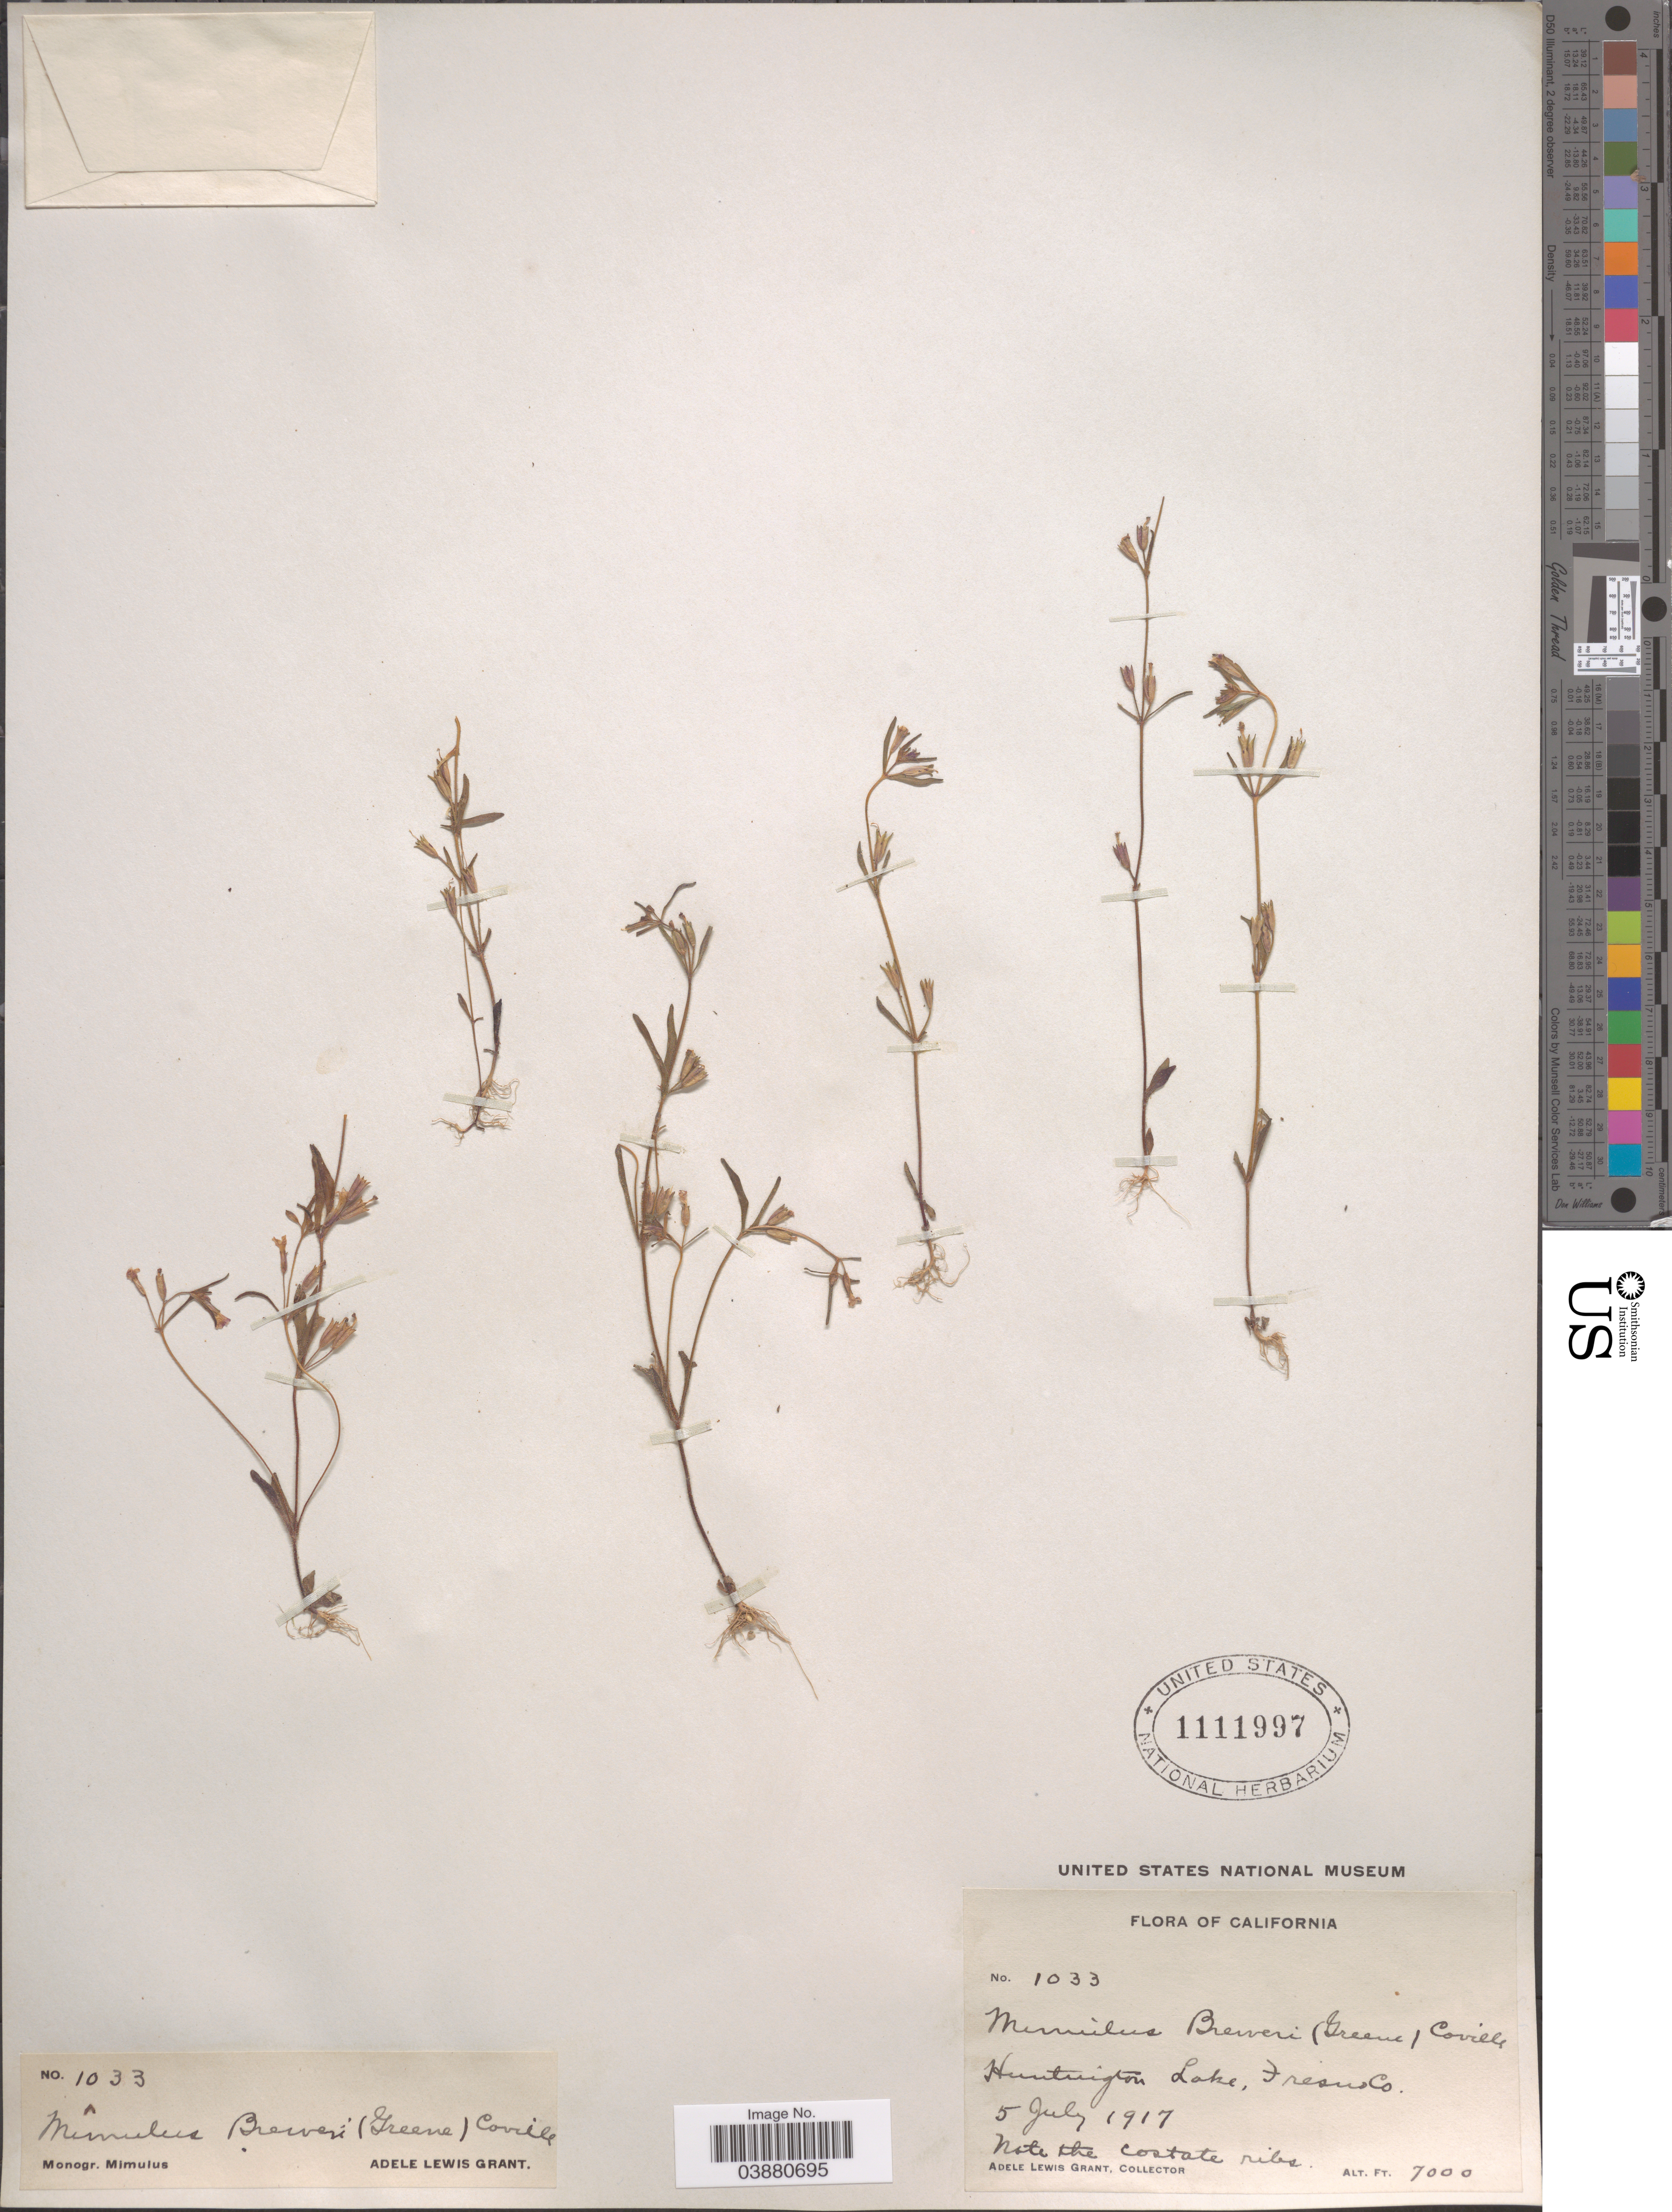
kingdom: Plantae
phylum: Tracheophyta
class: Magnoliopsida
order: Lamiales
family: Phrymaceae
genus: Mimulus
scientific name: Mimulus breweri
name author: (Greene) Coville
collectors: A. L. Grant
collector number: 1033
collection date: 1917-07-05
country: United States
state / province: California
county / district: Fresno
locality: Huntington Lake, Fresno Co.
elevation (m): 2134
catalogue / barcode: US 1111997